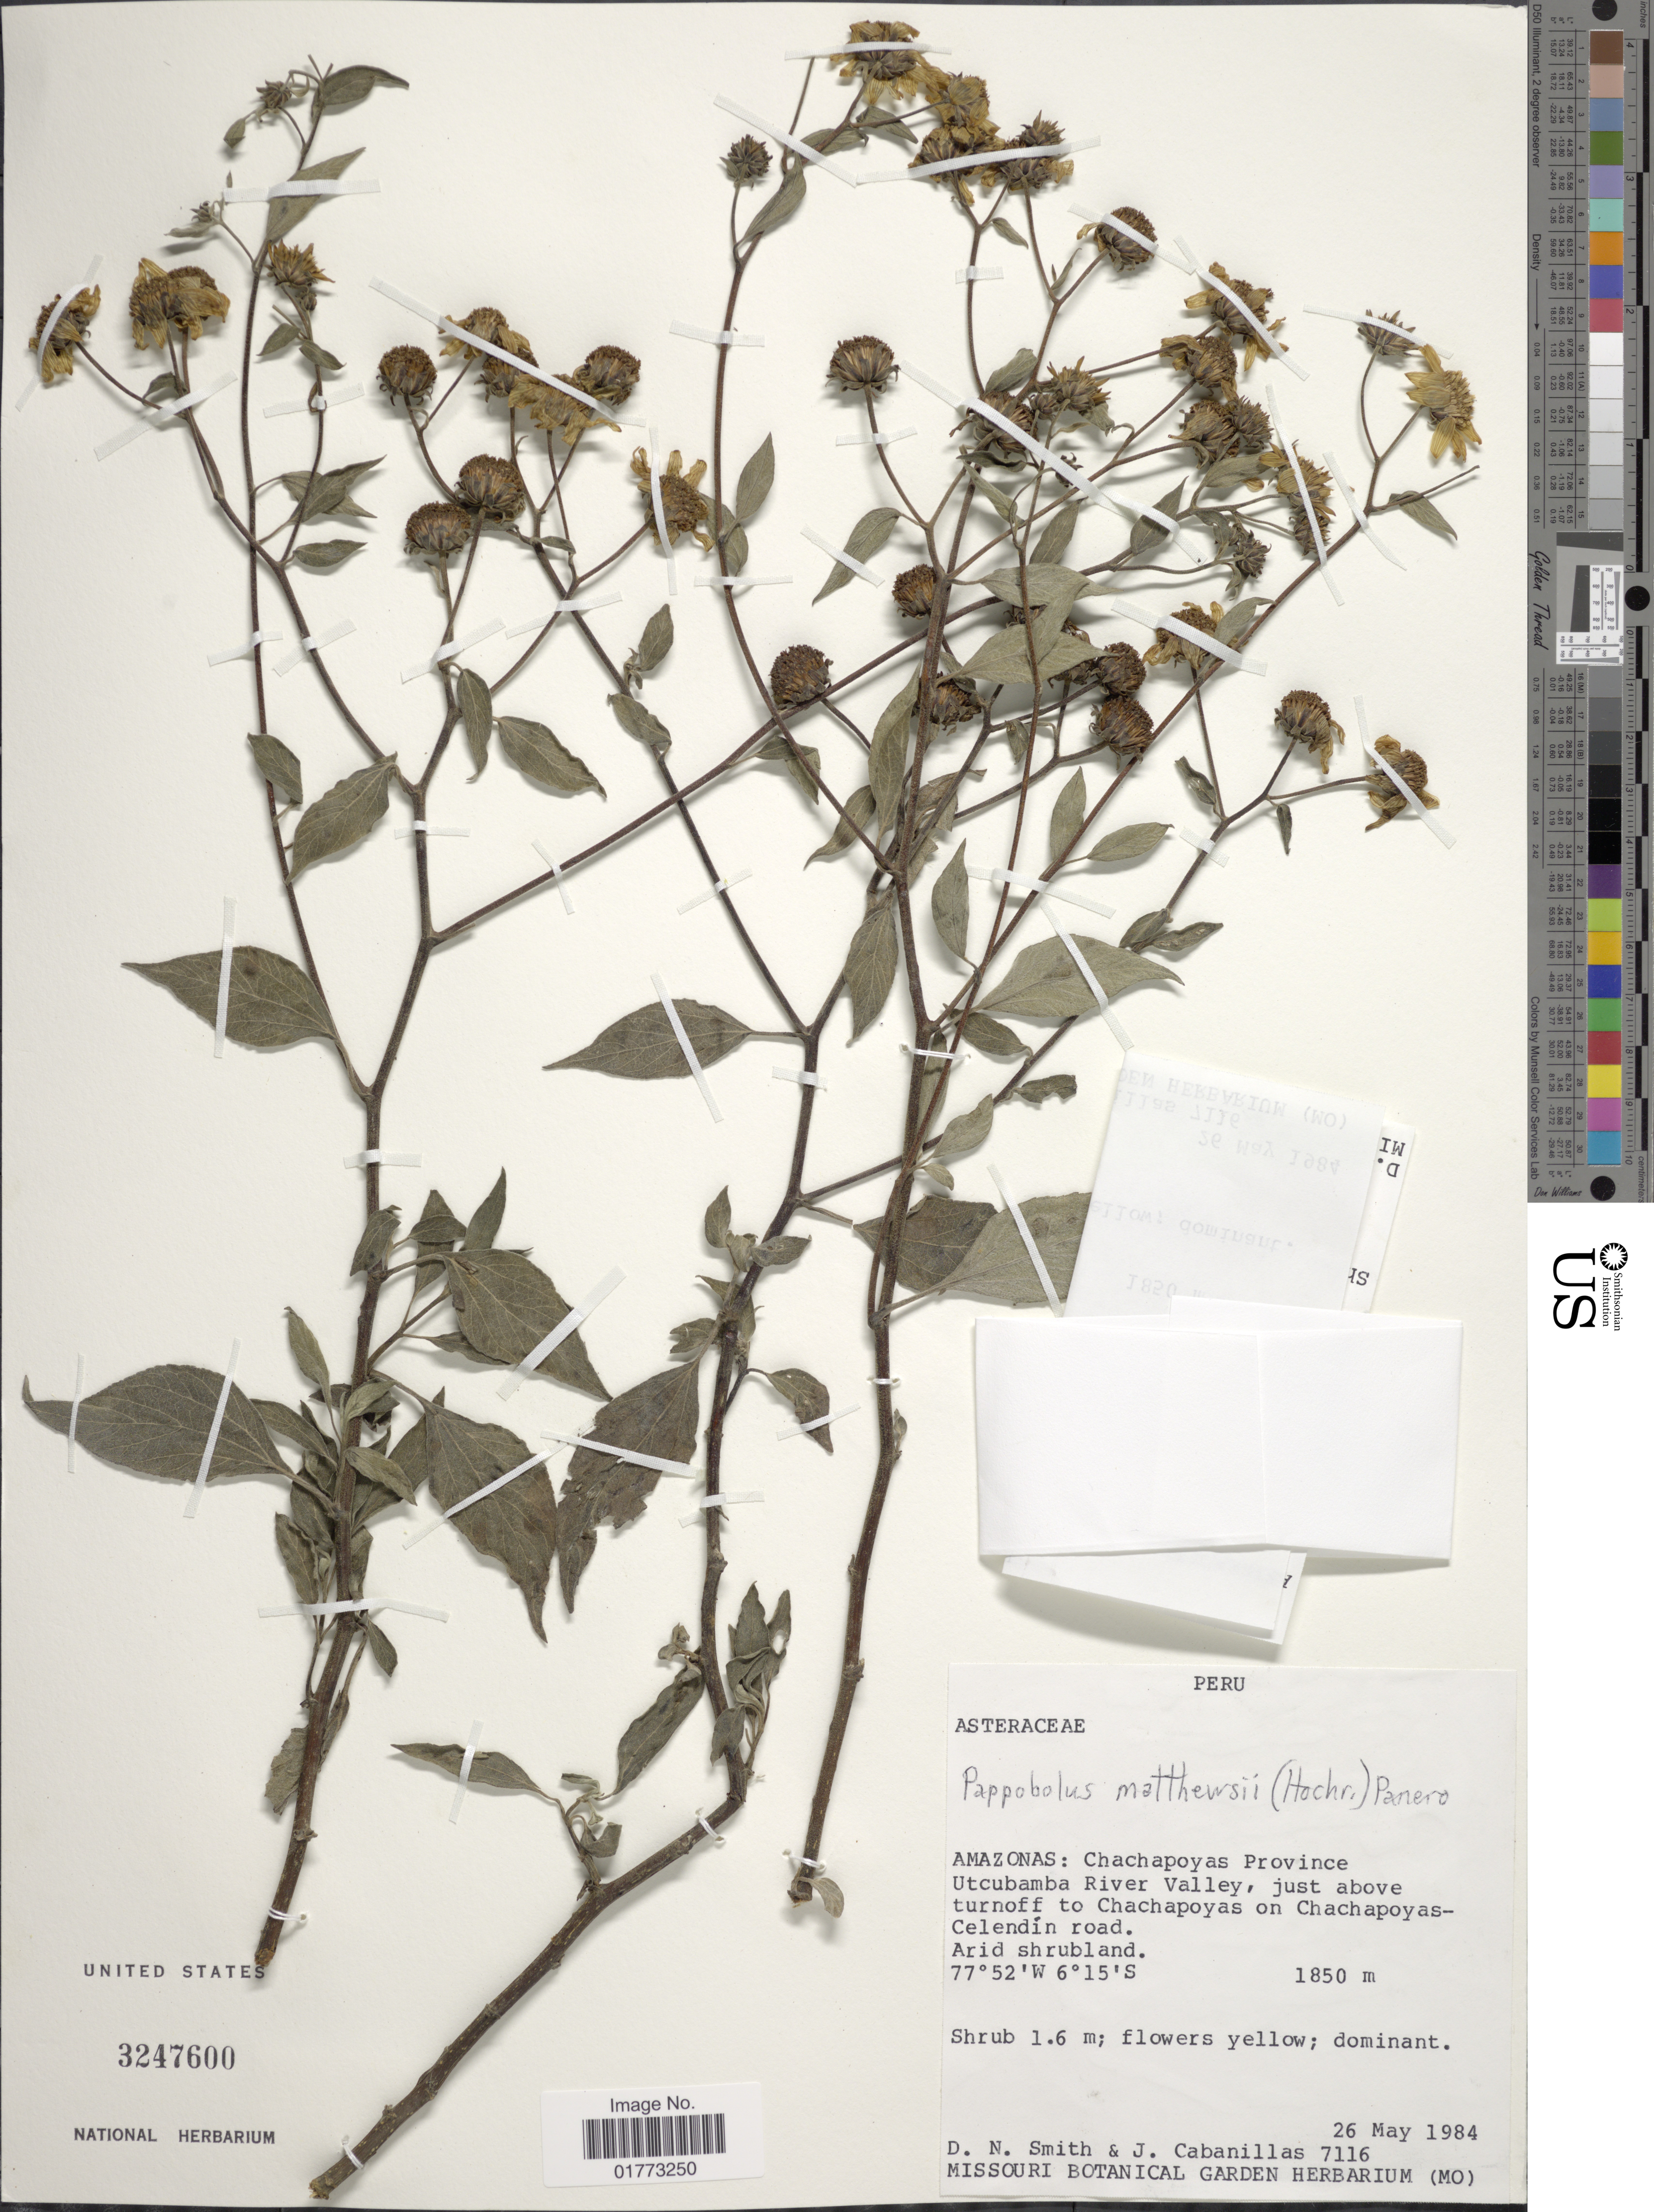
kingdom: Plantae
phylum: Tracheophyta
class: Magnoliopsida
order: Asterales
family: Asteraceae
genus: Pappobolus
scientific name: Pappobolus matthewsii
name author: (Hochr.) Panero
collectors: D. Smith & J. Cabanillas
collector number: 7116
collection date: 1984-05-26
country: Peru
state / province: Amazonas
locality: Chachapoyas Province Utcubamba River Valley, just above turnoff to Chachapoyas on Chachapoyas Celendín road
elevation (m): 1850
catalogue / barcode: US 3247600